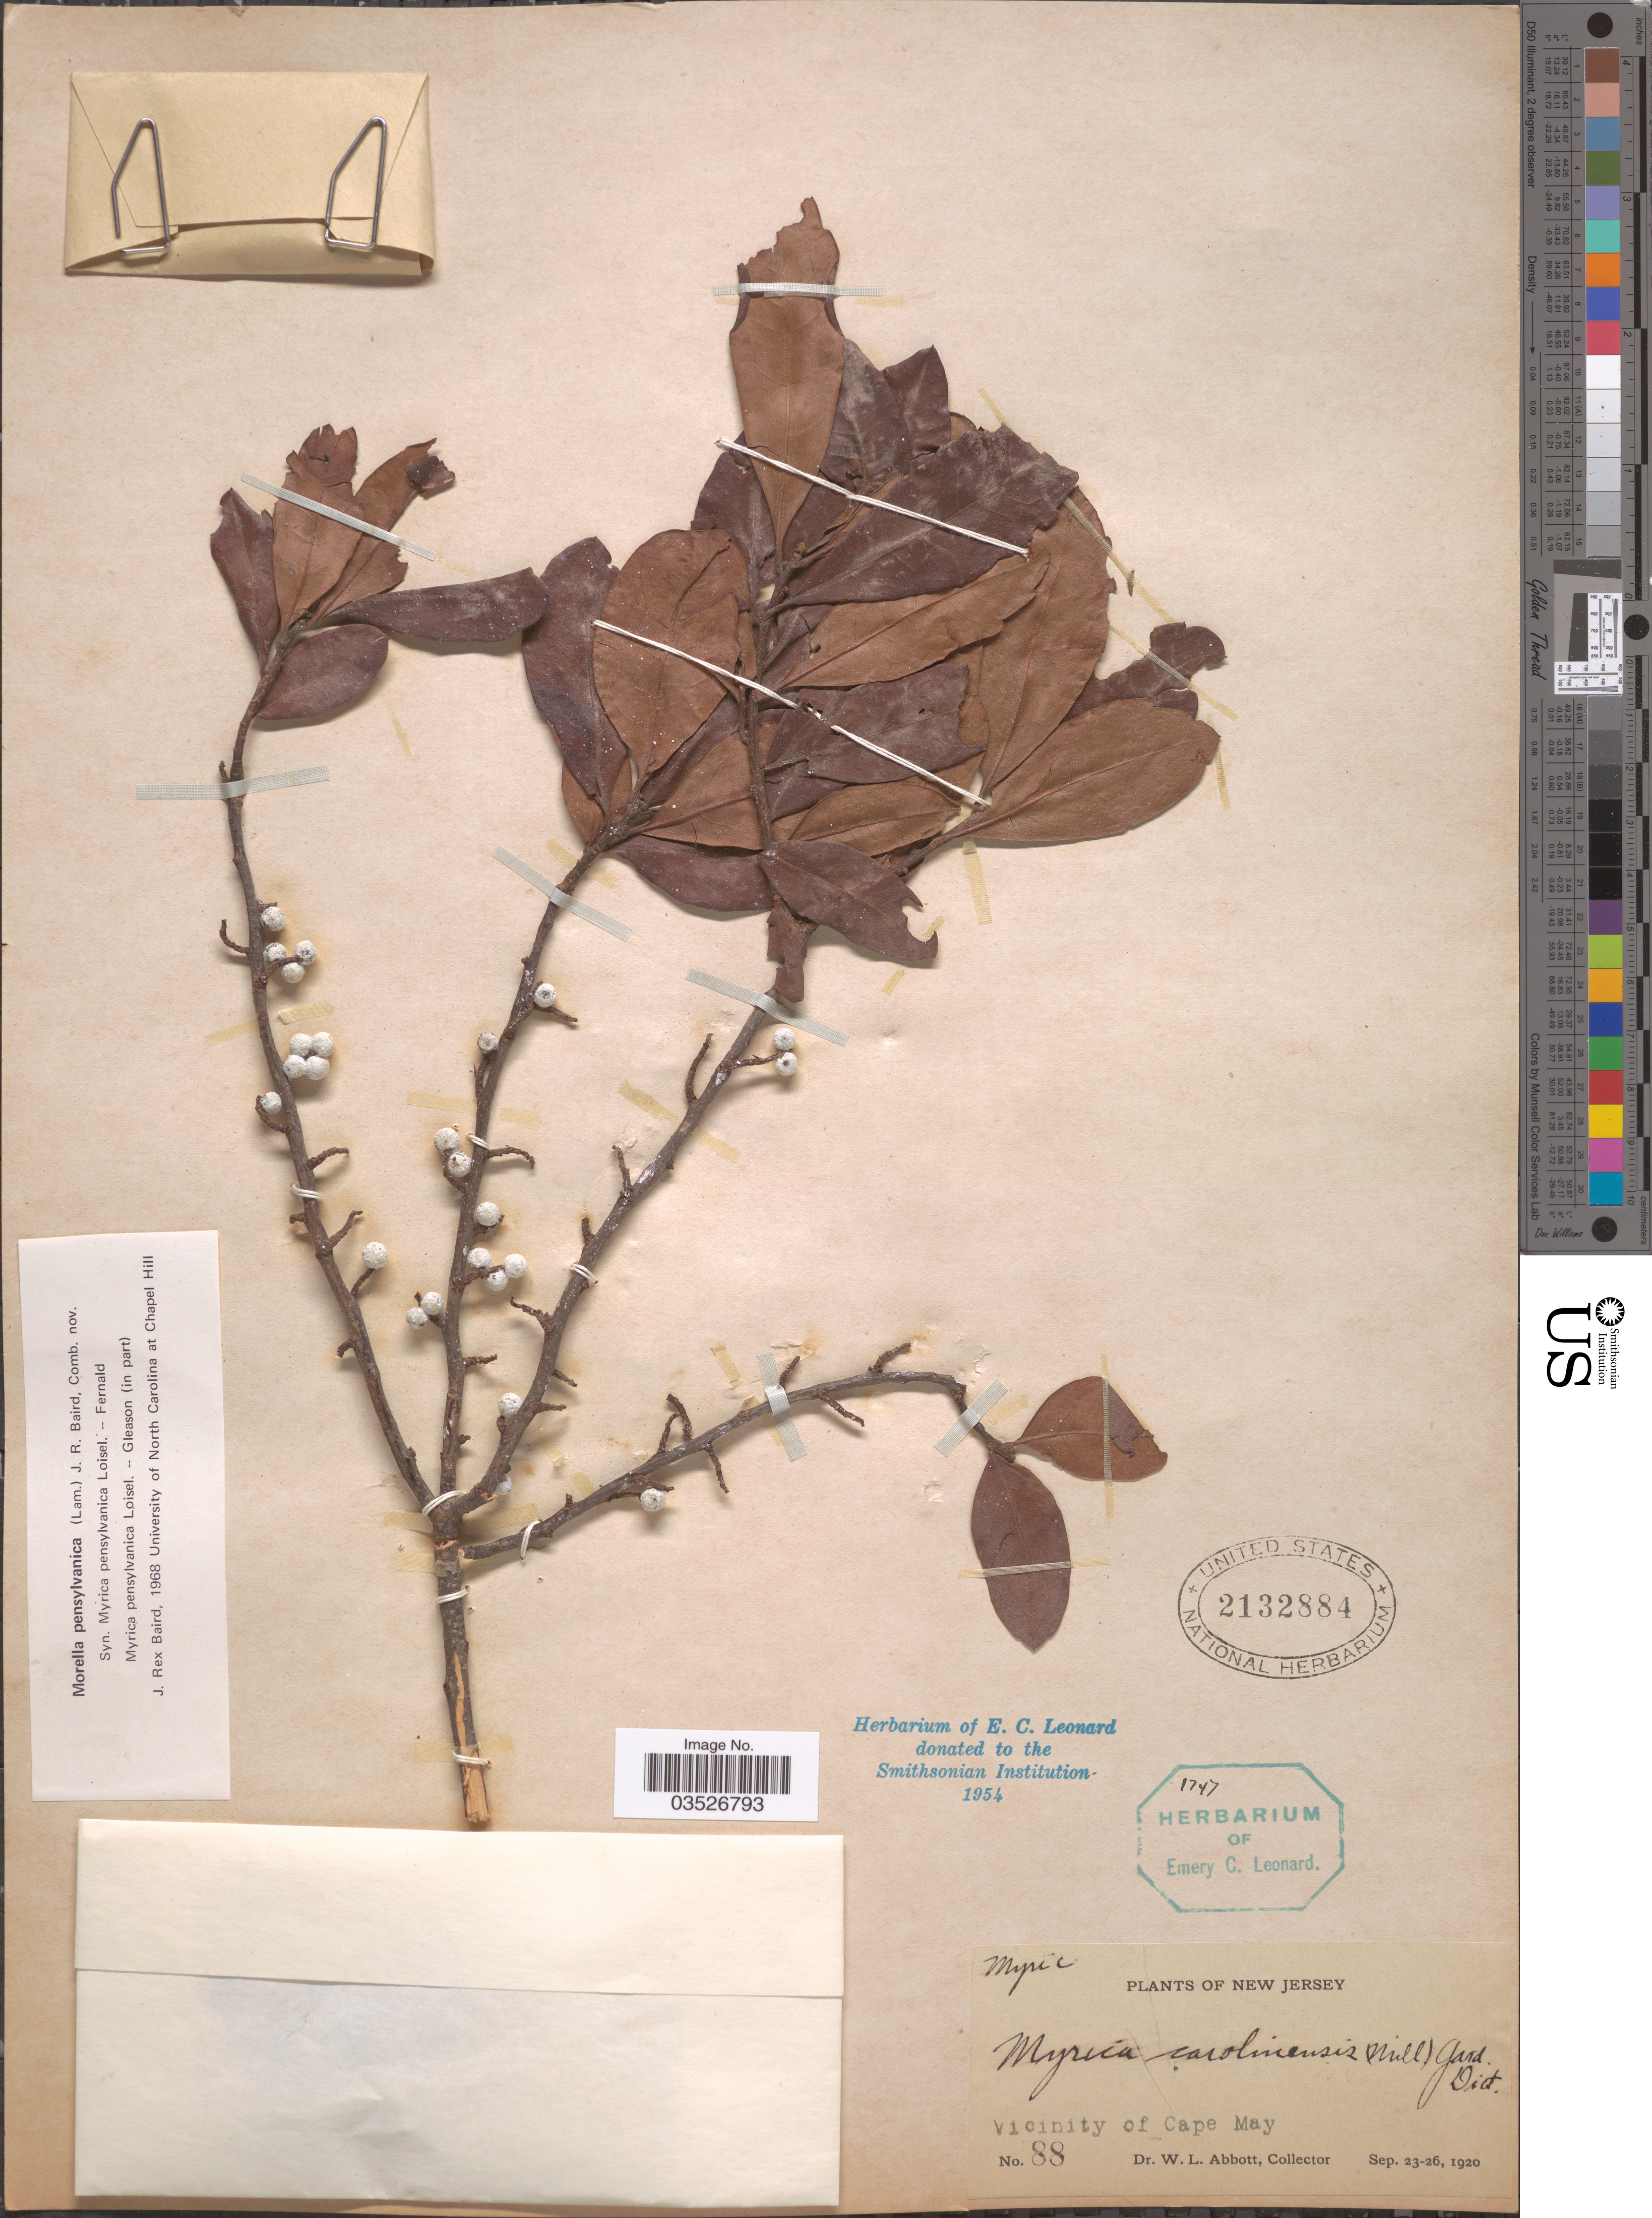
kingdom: Plantae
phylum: Tracheophyta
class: Magnoliopsida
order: Fagales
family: Myricaceae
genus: Morella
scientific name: Morella pensylvanica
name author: (Mirb.) Kartesz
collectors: W. L. Abbott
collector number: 88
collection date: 1920-09-23/1920-09-26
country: United States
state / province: New Jersey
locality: Vicinity of Cape May.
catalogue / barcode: US 2132884